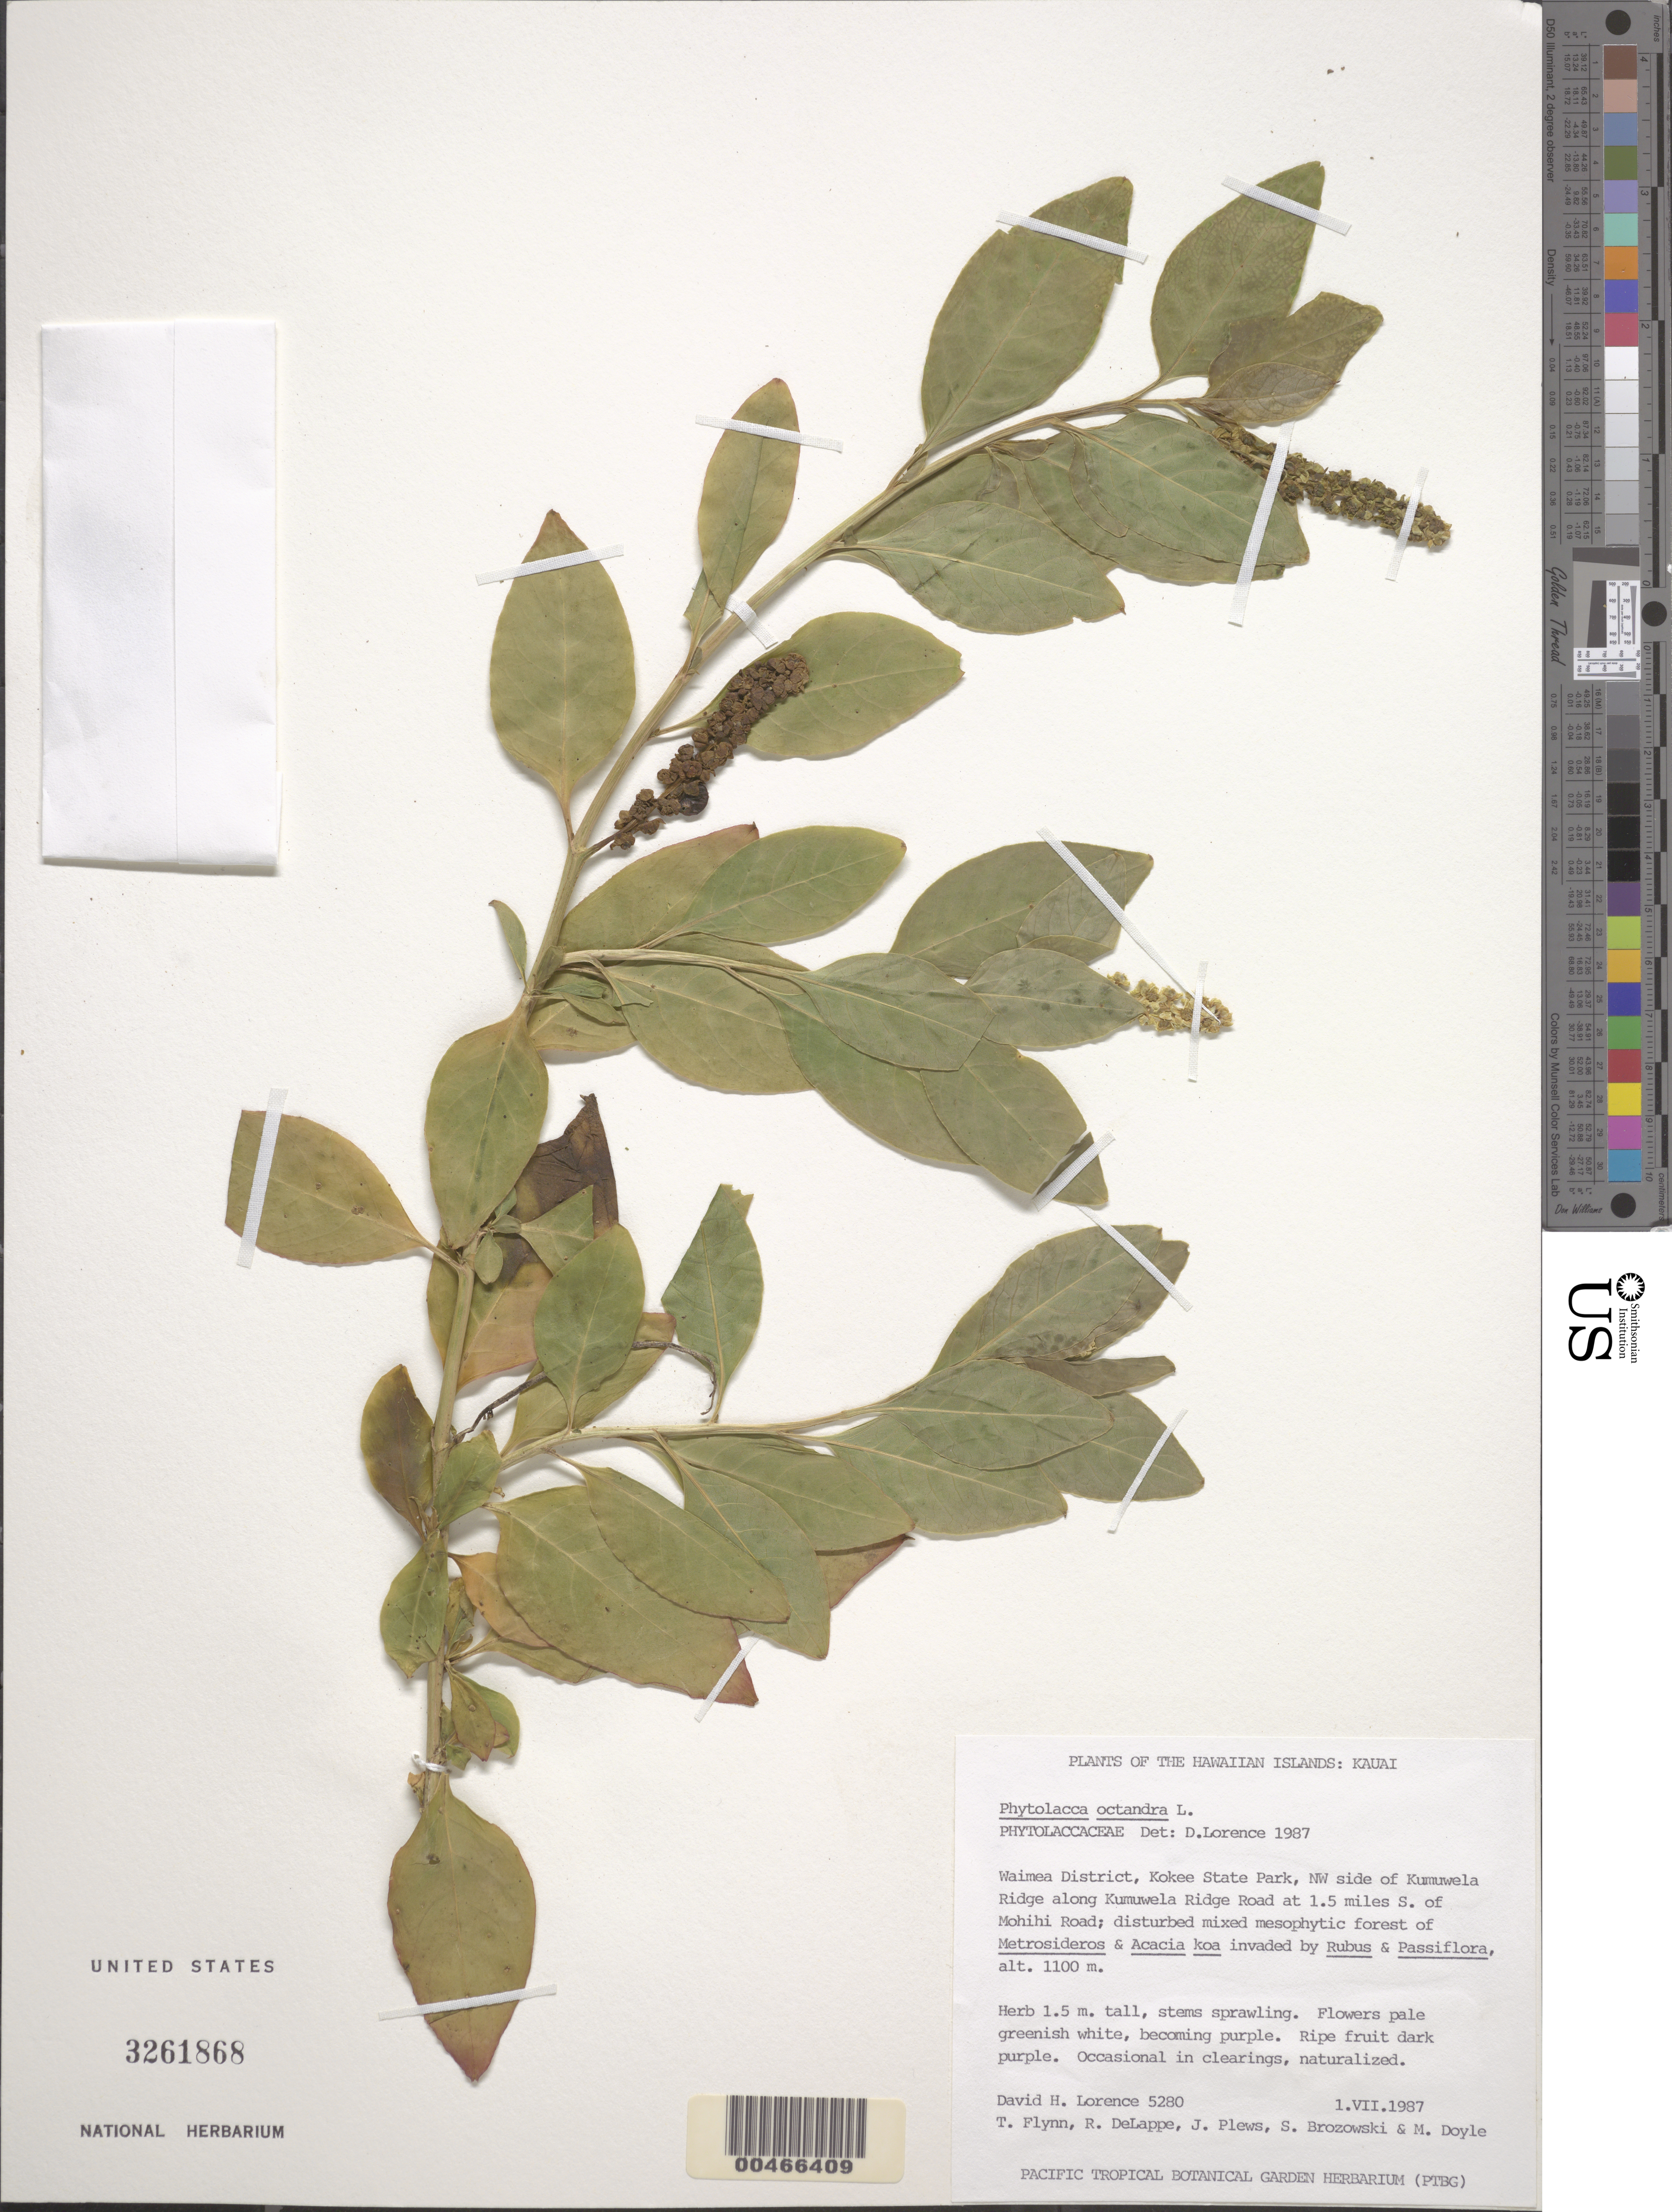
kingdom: Plantae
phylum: Tracheophyta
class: Magnoliopsida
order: Caryophyllales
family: Phytolaccaceae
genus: Phytolacca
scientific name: Phytolacca octandra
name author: L.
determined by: Lorence, D. L.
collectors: D. Lorence, T. W. Flynn, R. DeLappe & J. Plews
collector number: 5280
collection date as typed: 1 Jul 1987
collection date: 1987-07-01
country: United States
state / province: Hawaii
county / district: Kauai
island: Kaua'i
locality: Waimea Dist., Kokee State Park, NW side of Kumuwela Ridge along Kumuwela Ridge Road at 1.5 mi S of Mohihi Rd.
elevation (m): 1100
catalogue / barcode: US 3261868